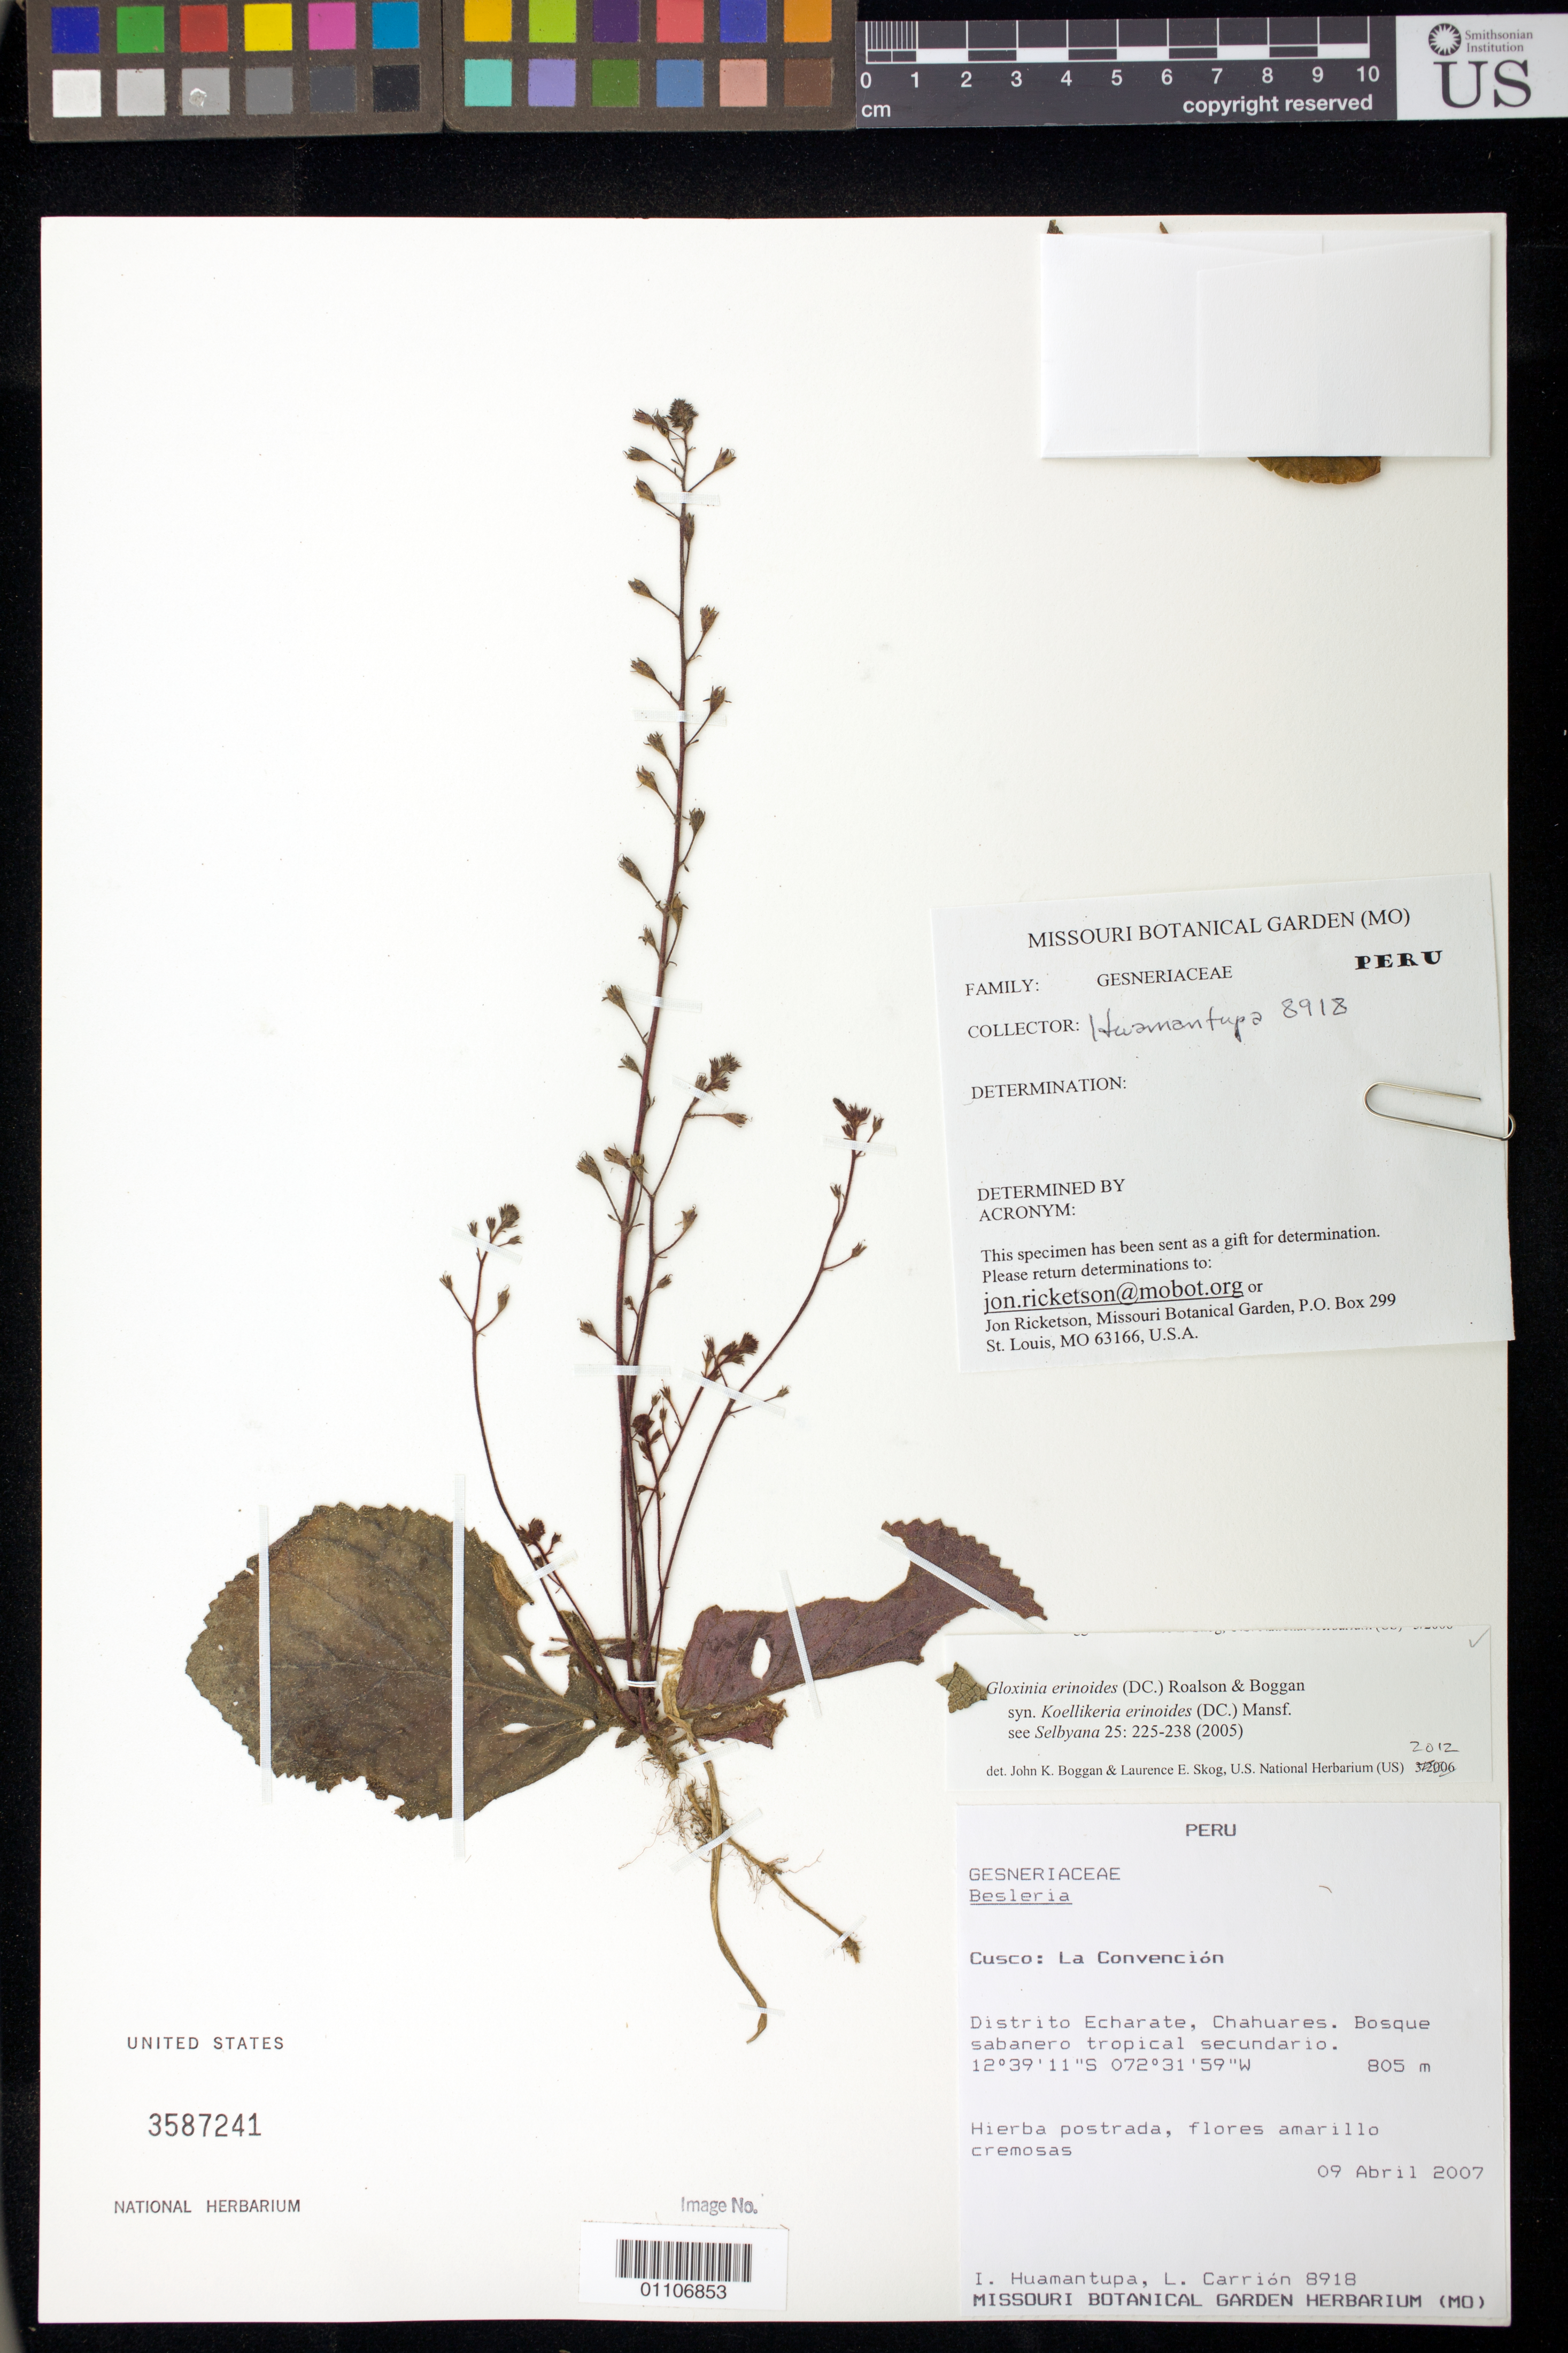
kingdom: Plantae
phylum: Tracheophyta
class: Magnoliopsida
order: Lamiales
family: Gesneriaceae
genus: Gloxinia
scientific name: Gloxinia erinoides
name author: (DC.) Roalson & Boggan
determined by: Skog, Laurence E.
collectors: I. Huamantupa & L. Carrion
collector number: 8918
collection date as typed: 09 Apr 2007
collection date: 2007-04-09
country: Peru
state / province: Cusco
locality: La Convencion: Distrito Echarate, Chahuares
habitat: Bosque sabanero tropical secundario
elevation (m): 805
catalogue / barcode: US 3587241